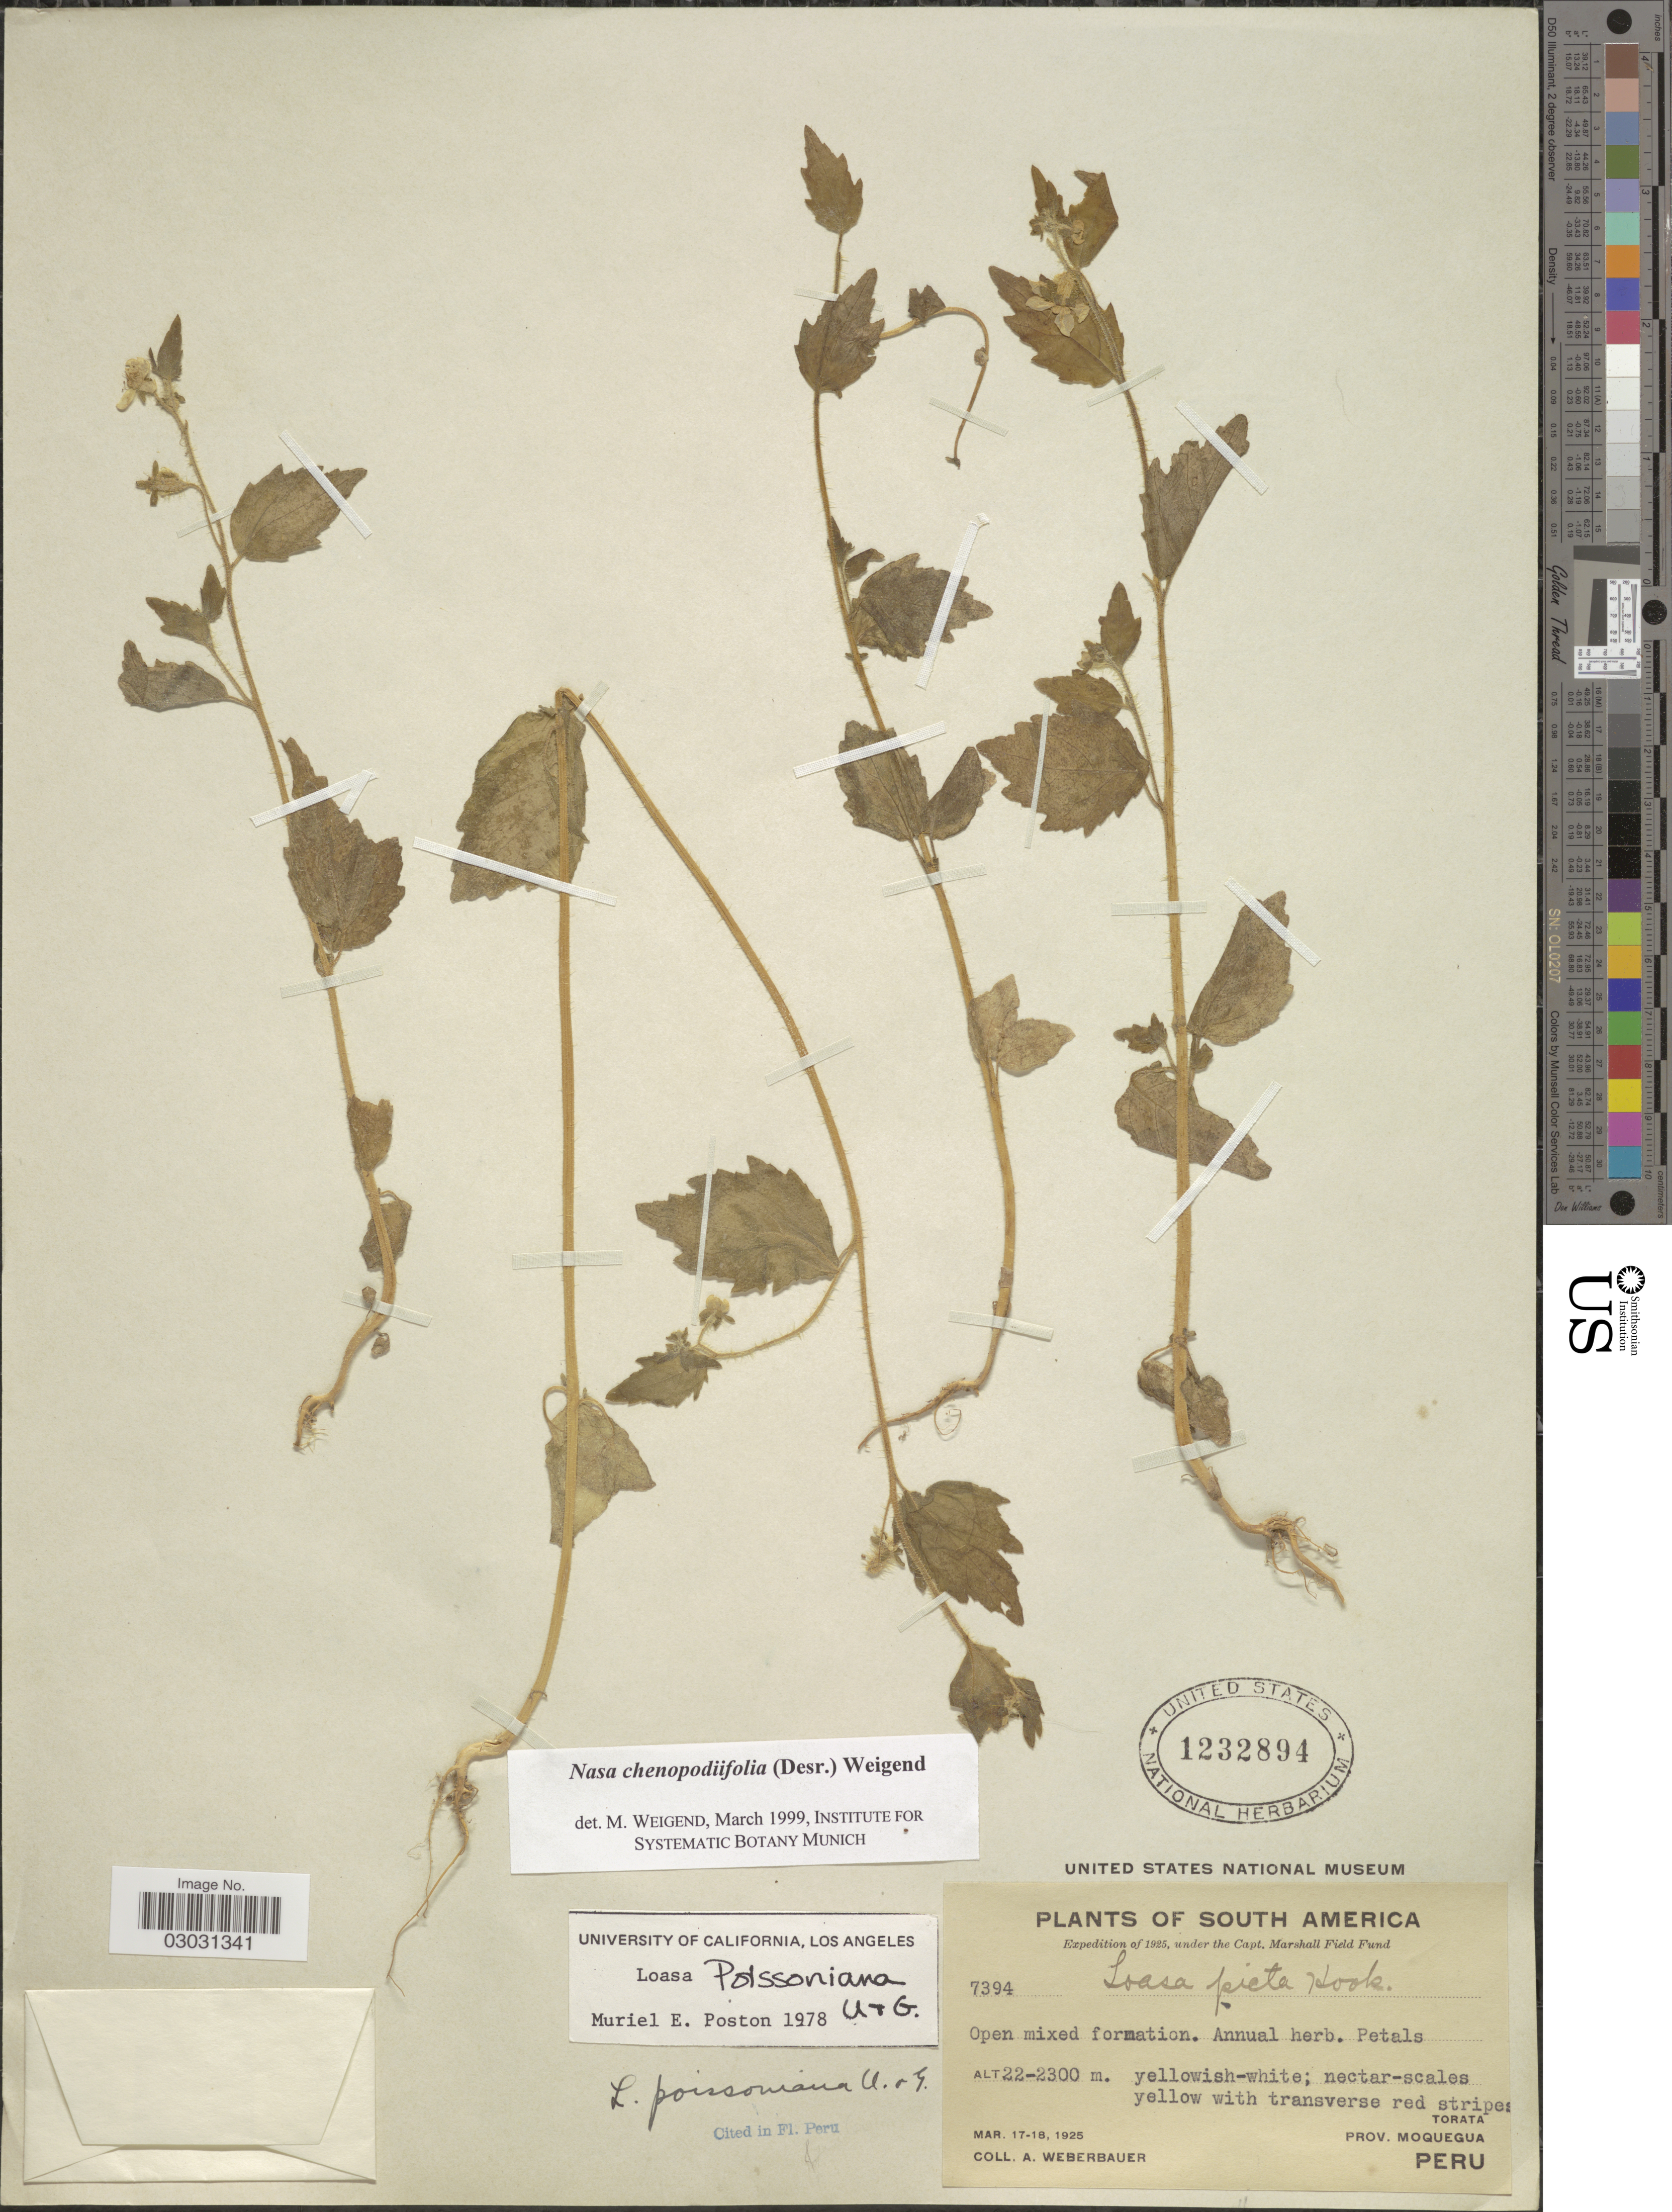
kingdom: Plantae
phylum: Tracheophyta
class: Magnoliopsida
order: Cornales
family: Loasaceae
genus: Nasa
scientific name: Nasa chenopodiifolia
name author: (Desr.) Weigend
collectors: A. Weberbauer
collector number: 7394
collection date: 1925-03-17/1925-03-18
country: Peru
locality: Torata, Prov. Moquegua.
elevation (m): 2200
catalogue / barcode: US 1232894